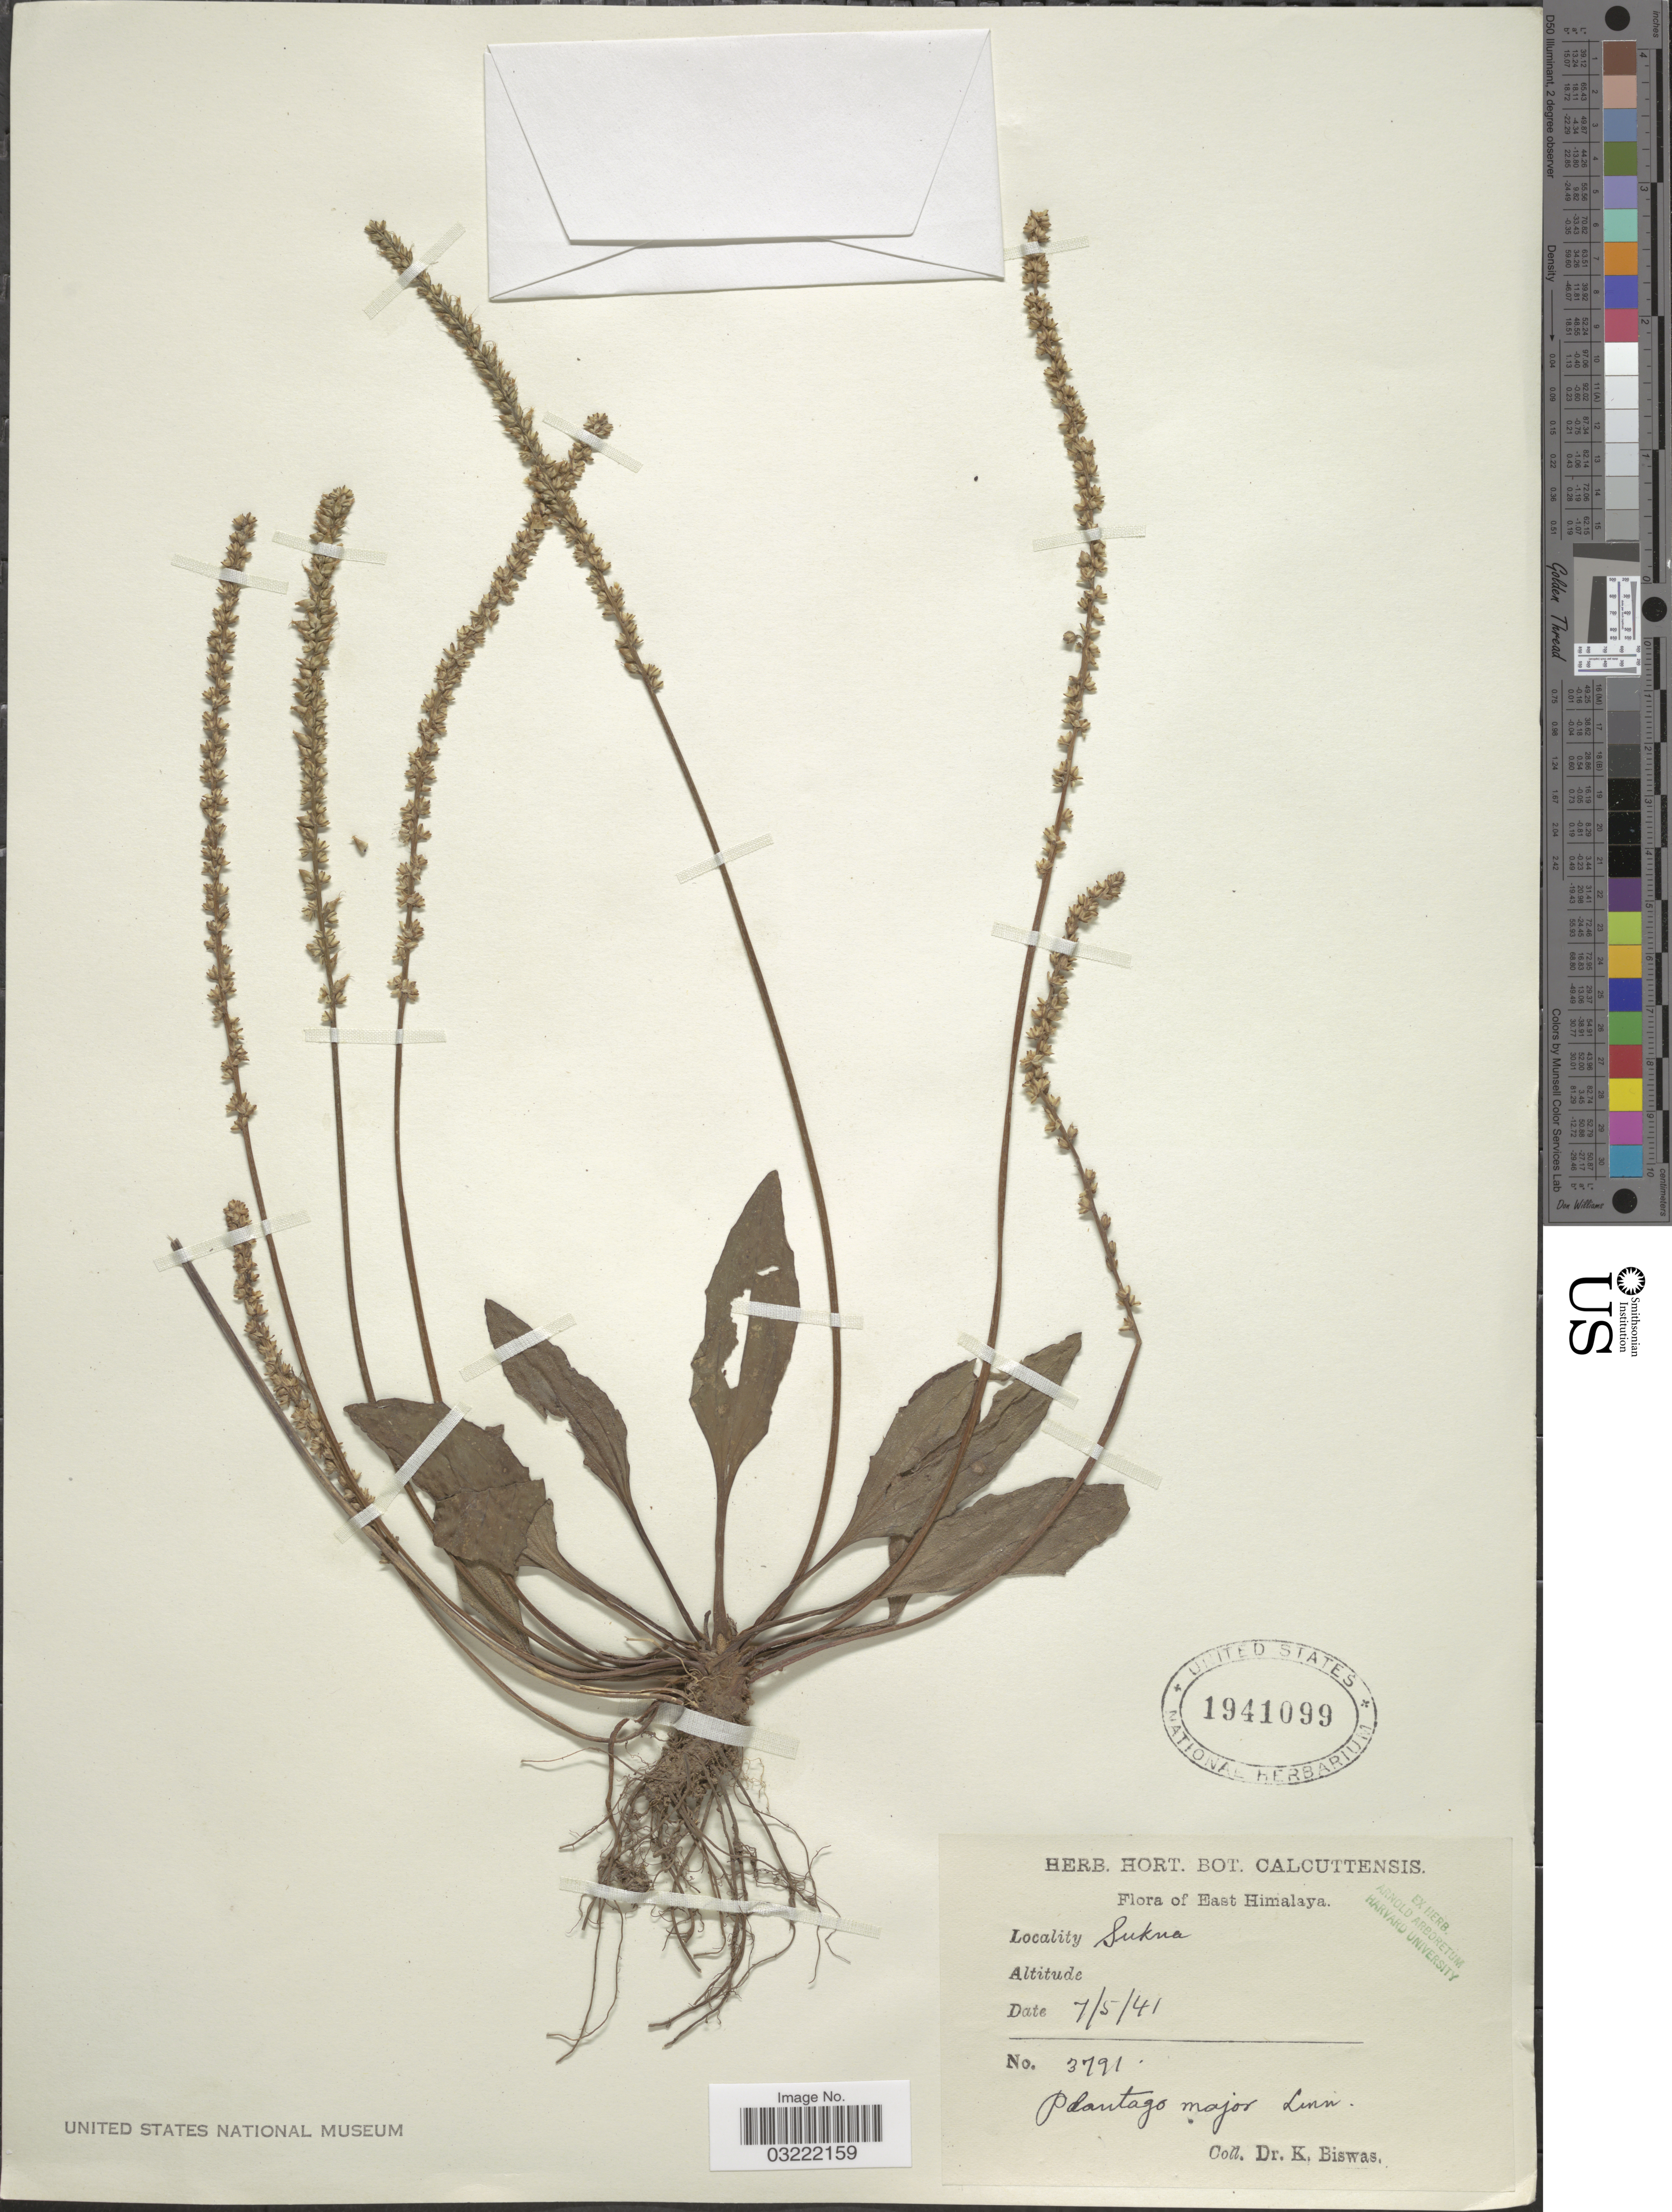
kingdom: Plantae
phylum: Tracheophyta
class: Magnoliopsida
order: Lamiales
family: Plantaginaceae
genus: Plantago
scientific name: Plantago major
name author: L.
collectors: K. Biswas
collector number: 3791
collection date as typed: Transcribed d/m/y: 7/5/41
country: India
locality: East Himalaya. Sukna.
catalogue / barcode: US 1941099